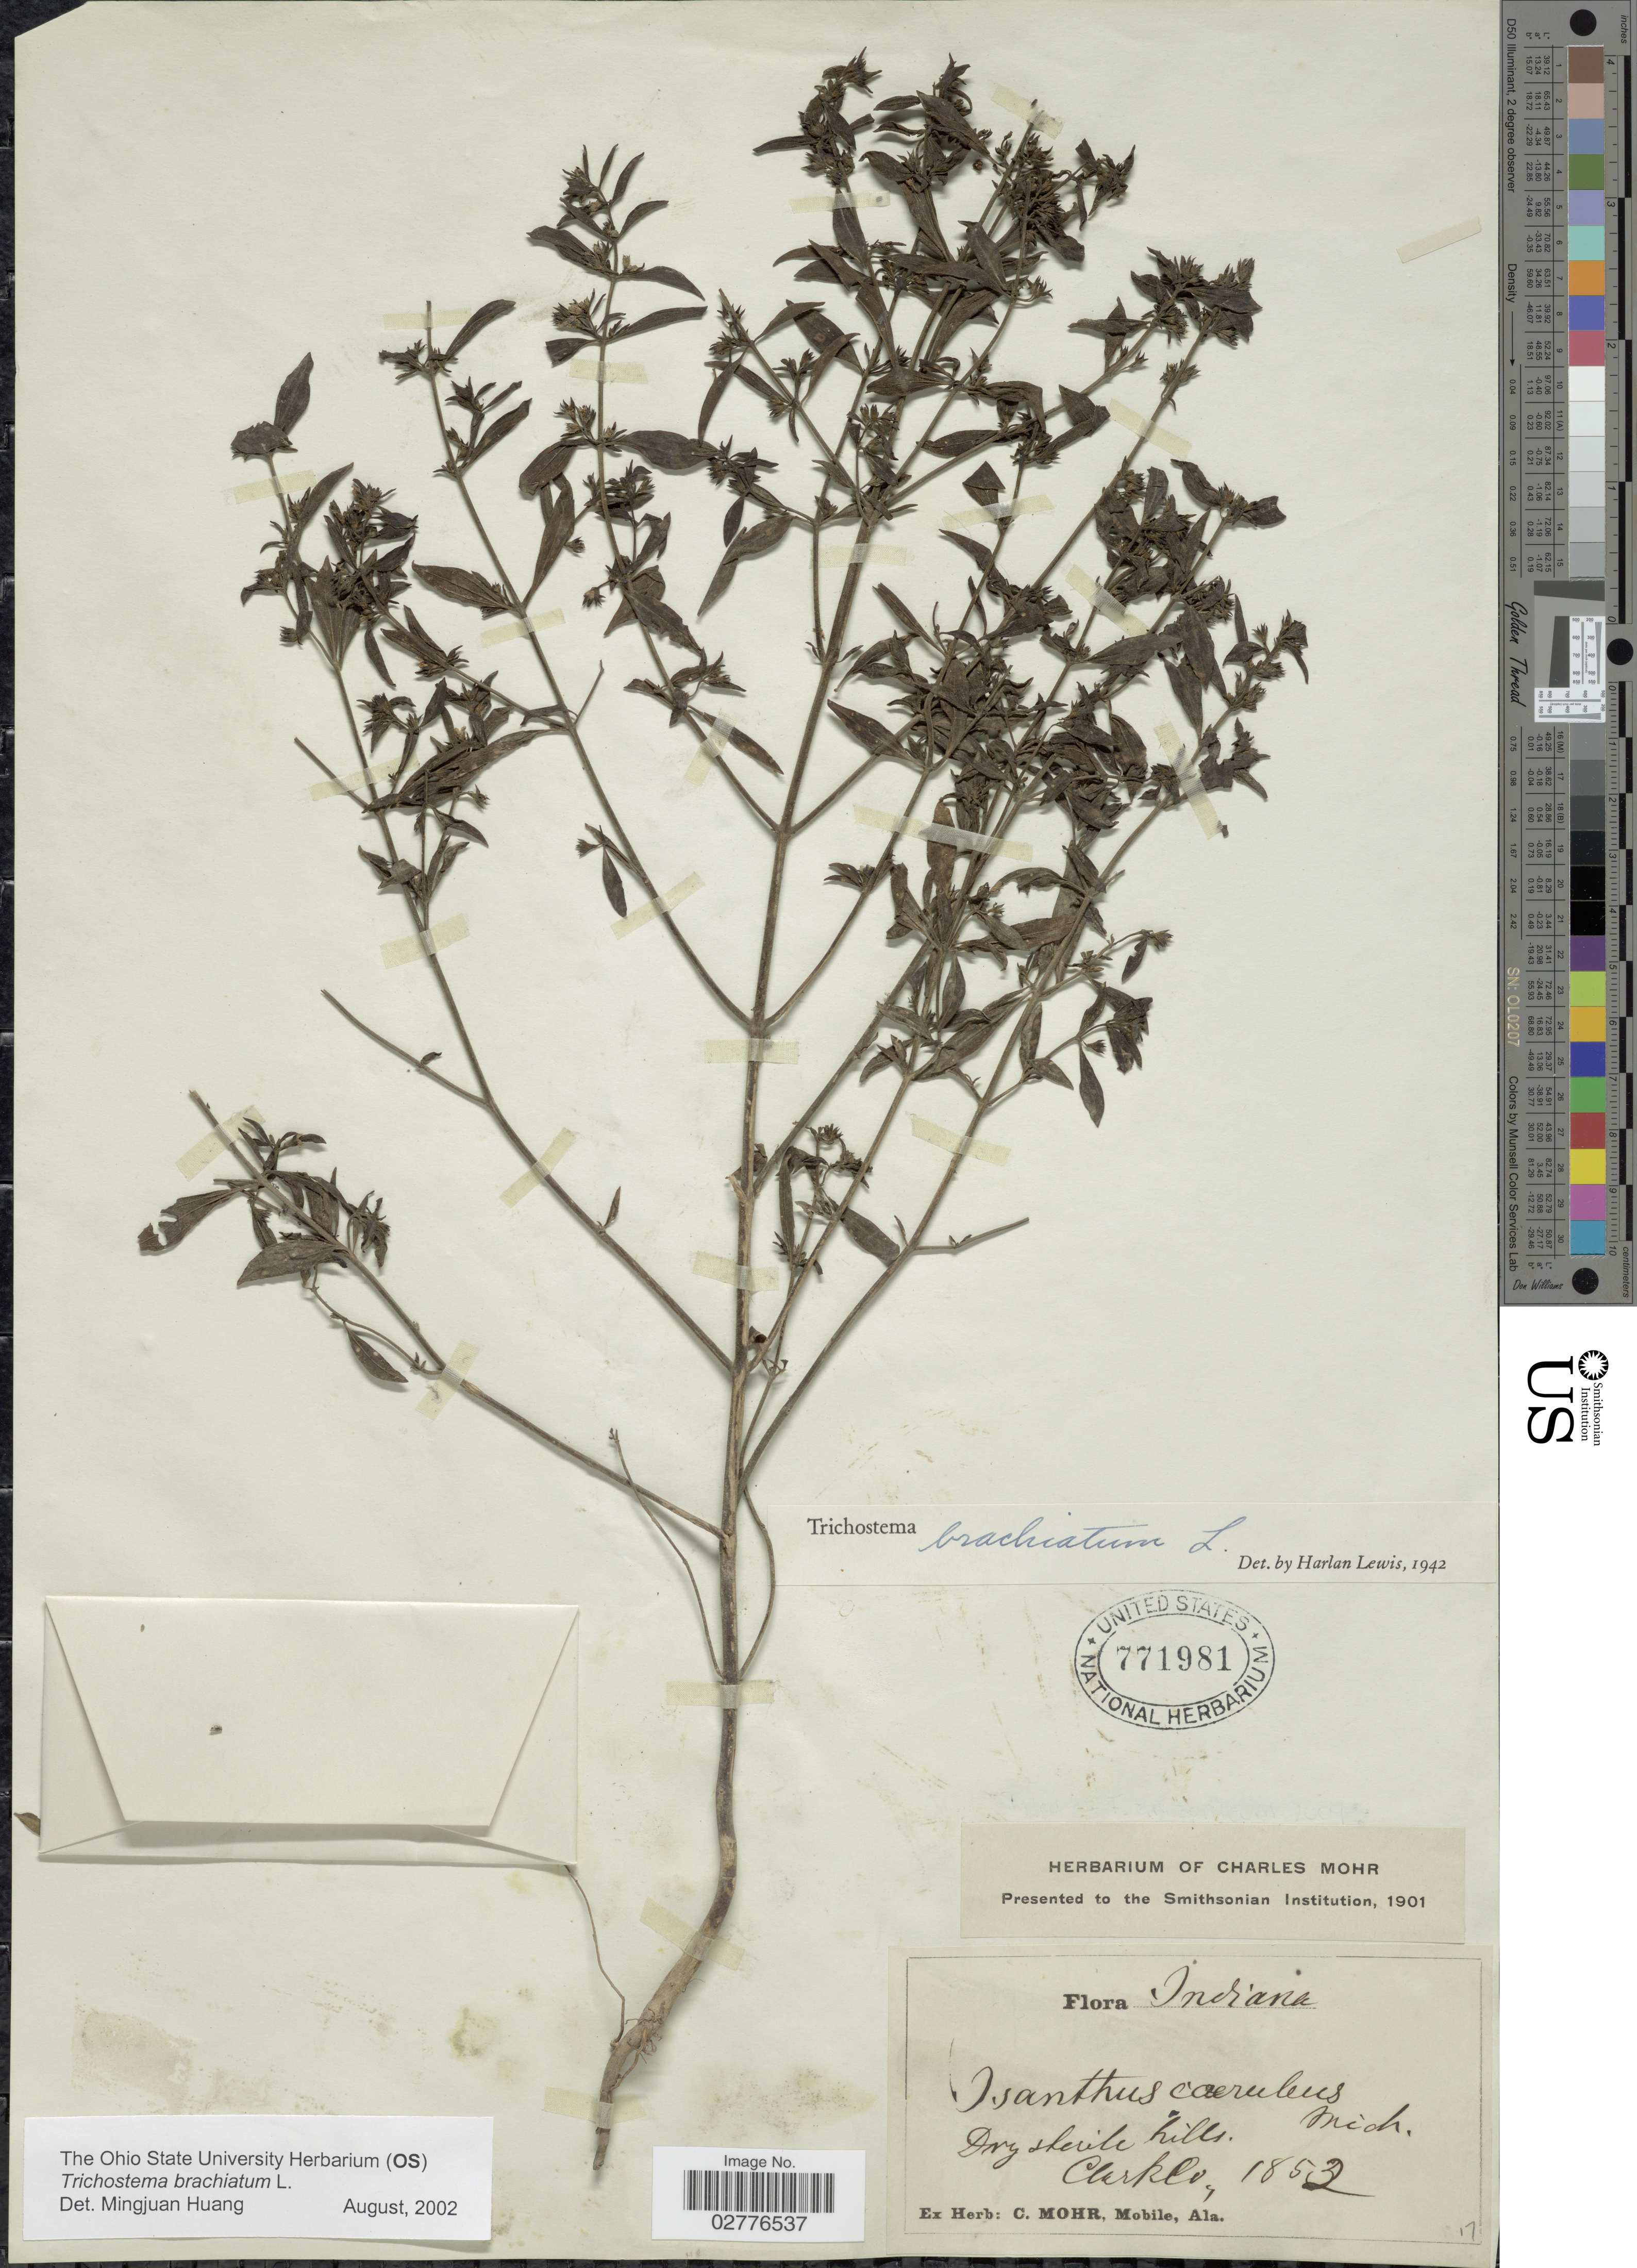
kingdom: Plantae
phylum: Tracheophyta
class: Magnoliopsida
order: Lamiales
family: Lamiaceae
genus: Trichostema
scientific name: Trichostema arizonicum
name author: A. Gray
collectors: ex herb. C. Mohr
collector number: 17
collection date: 1852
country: United States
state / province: Indiana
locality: Dry shevile hills. Clark Co.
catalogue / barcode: US 771981